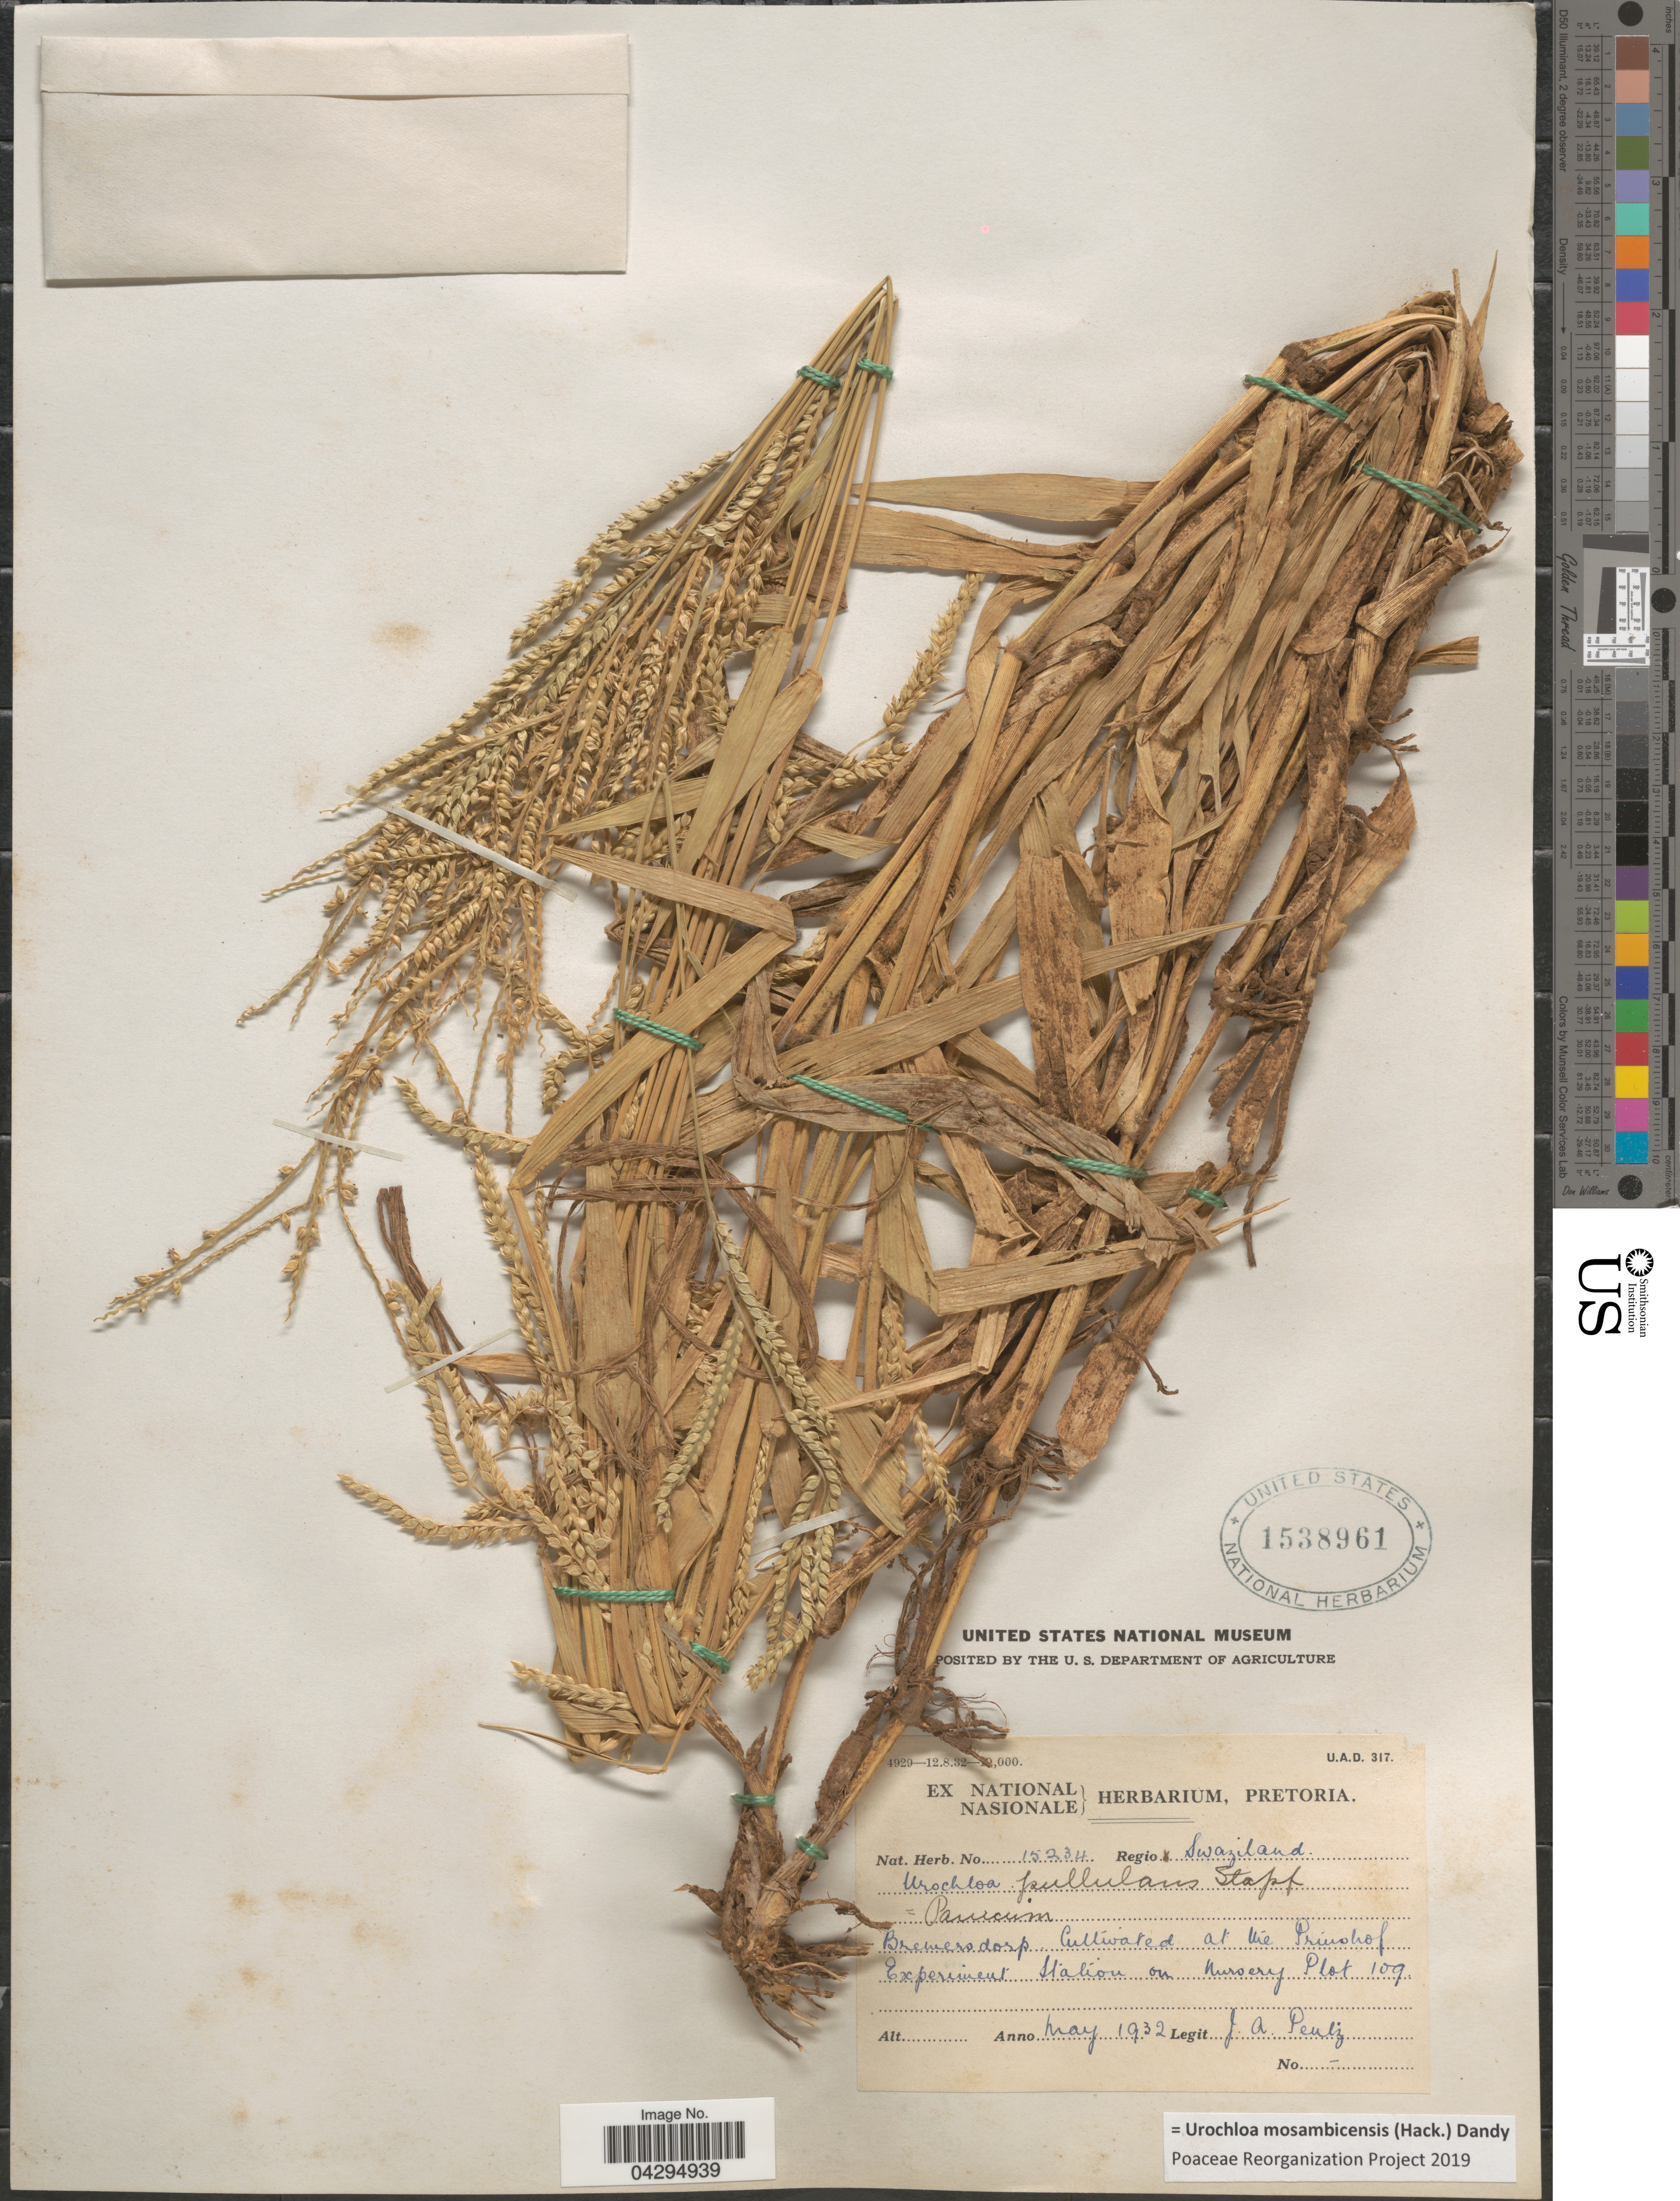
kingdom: Plantae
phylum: Tracheophyta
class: Liliopsida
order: Poales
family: Poaceae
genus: Urochloa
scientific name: Urochloa mosambicensis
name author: (Hack.) Dandy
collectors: J. Pentz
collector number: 15234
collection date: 1932-05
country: Eswatini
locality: Regio Swaziland. At the Prinshof Experiment Station on Nursery Plot 109.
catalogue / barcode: US 1538961